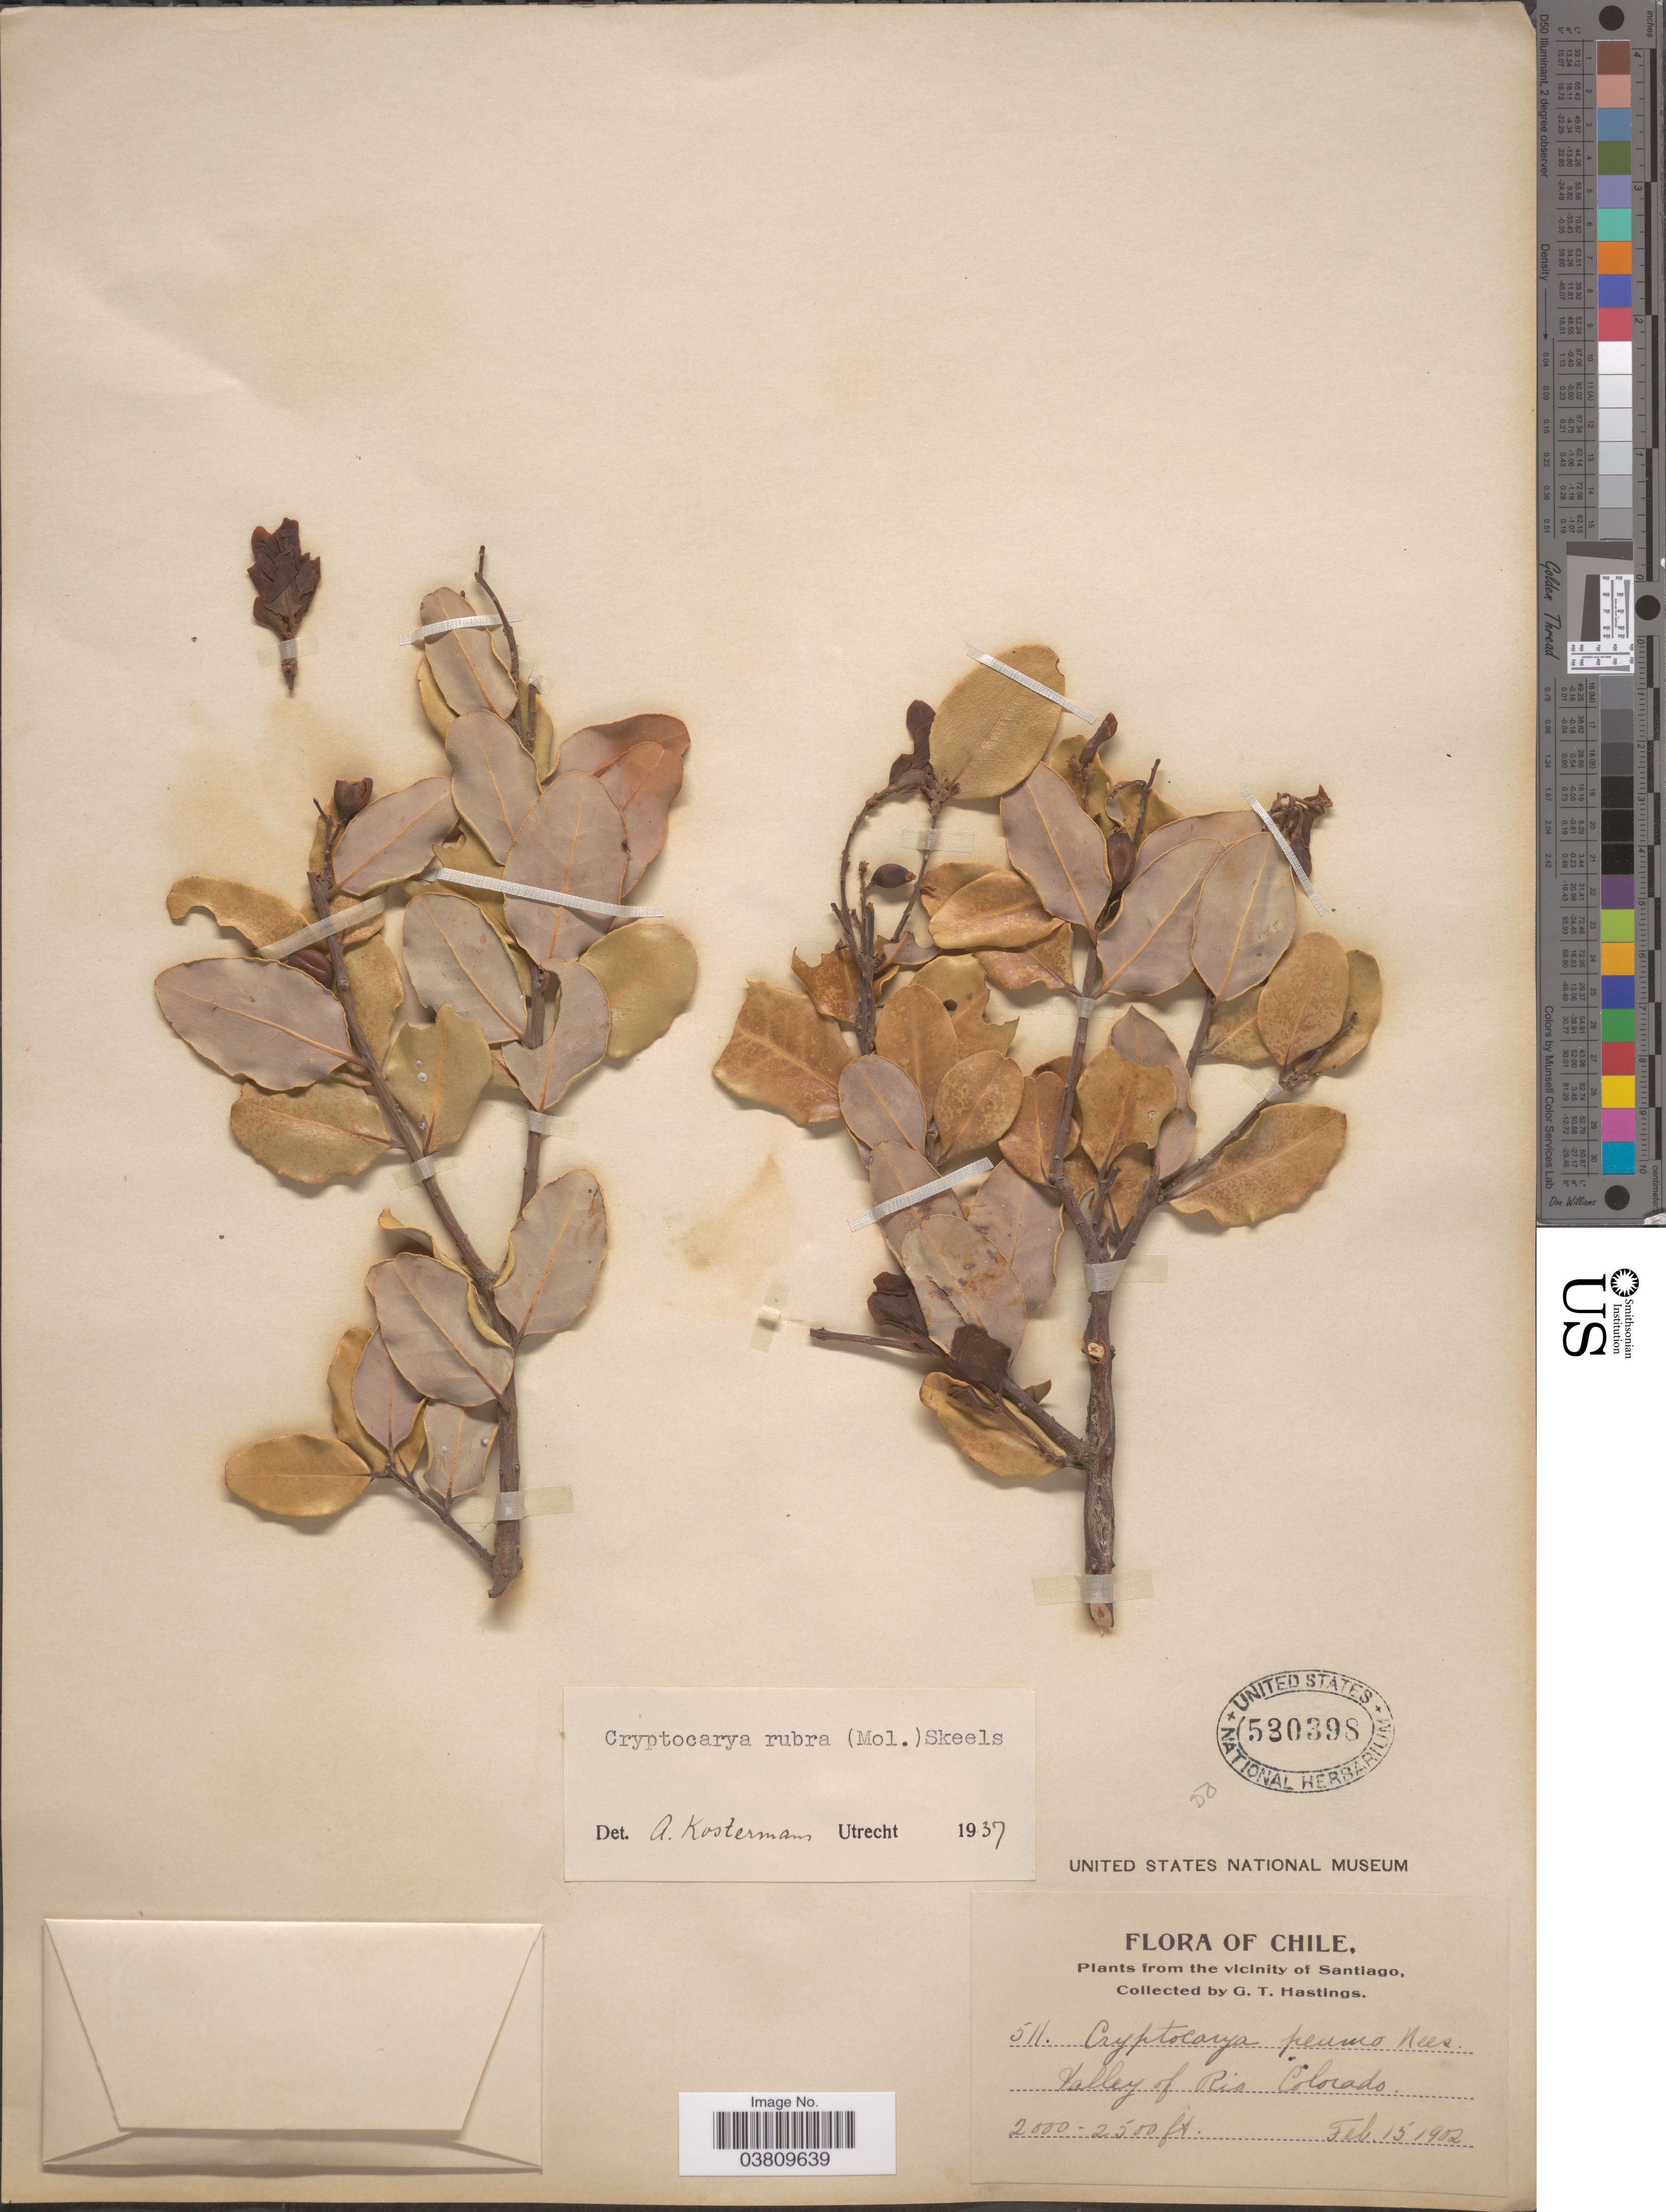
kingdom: Plantae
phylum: Tracheophyta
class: Magnoliopsida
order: Laurales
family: Lauraceae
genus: Cryptocarya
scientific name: Cryptocarya rubra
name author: (Mol.) Skeels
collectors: G. Hastings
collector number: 511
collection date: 1902-02-15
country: Chile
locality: The vicinity of Santiago. Valley of Rio Colorado.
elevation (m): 610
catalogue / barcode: US 530398